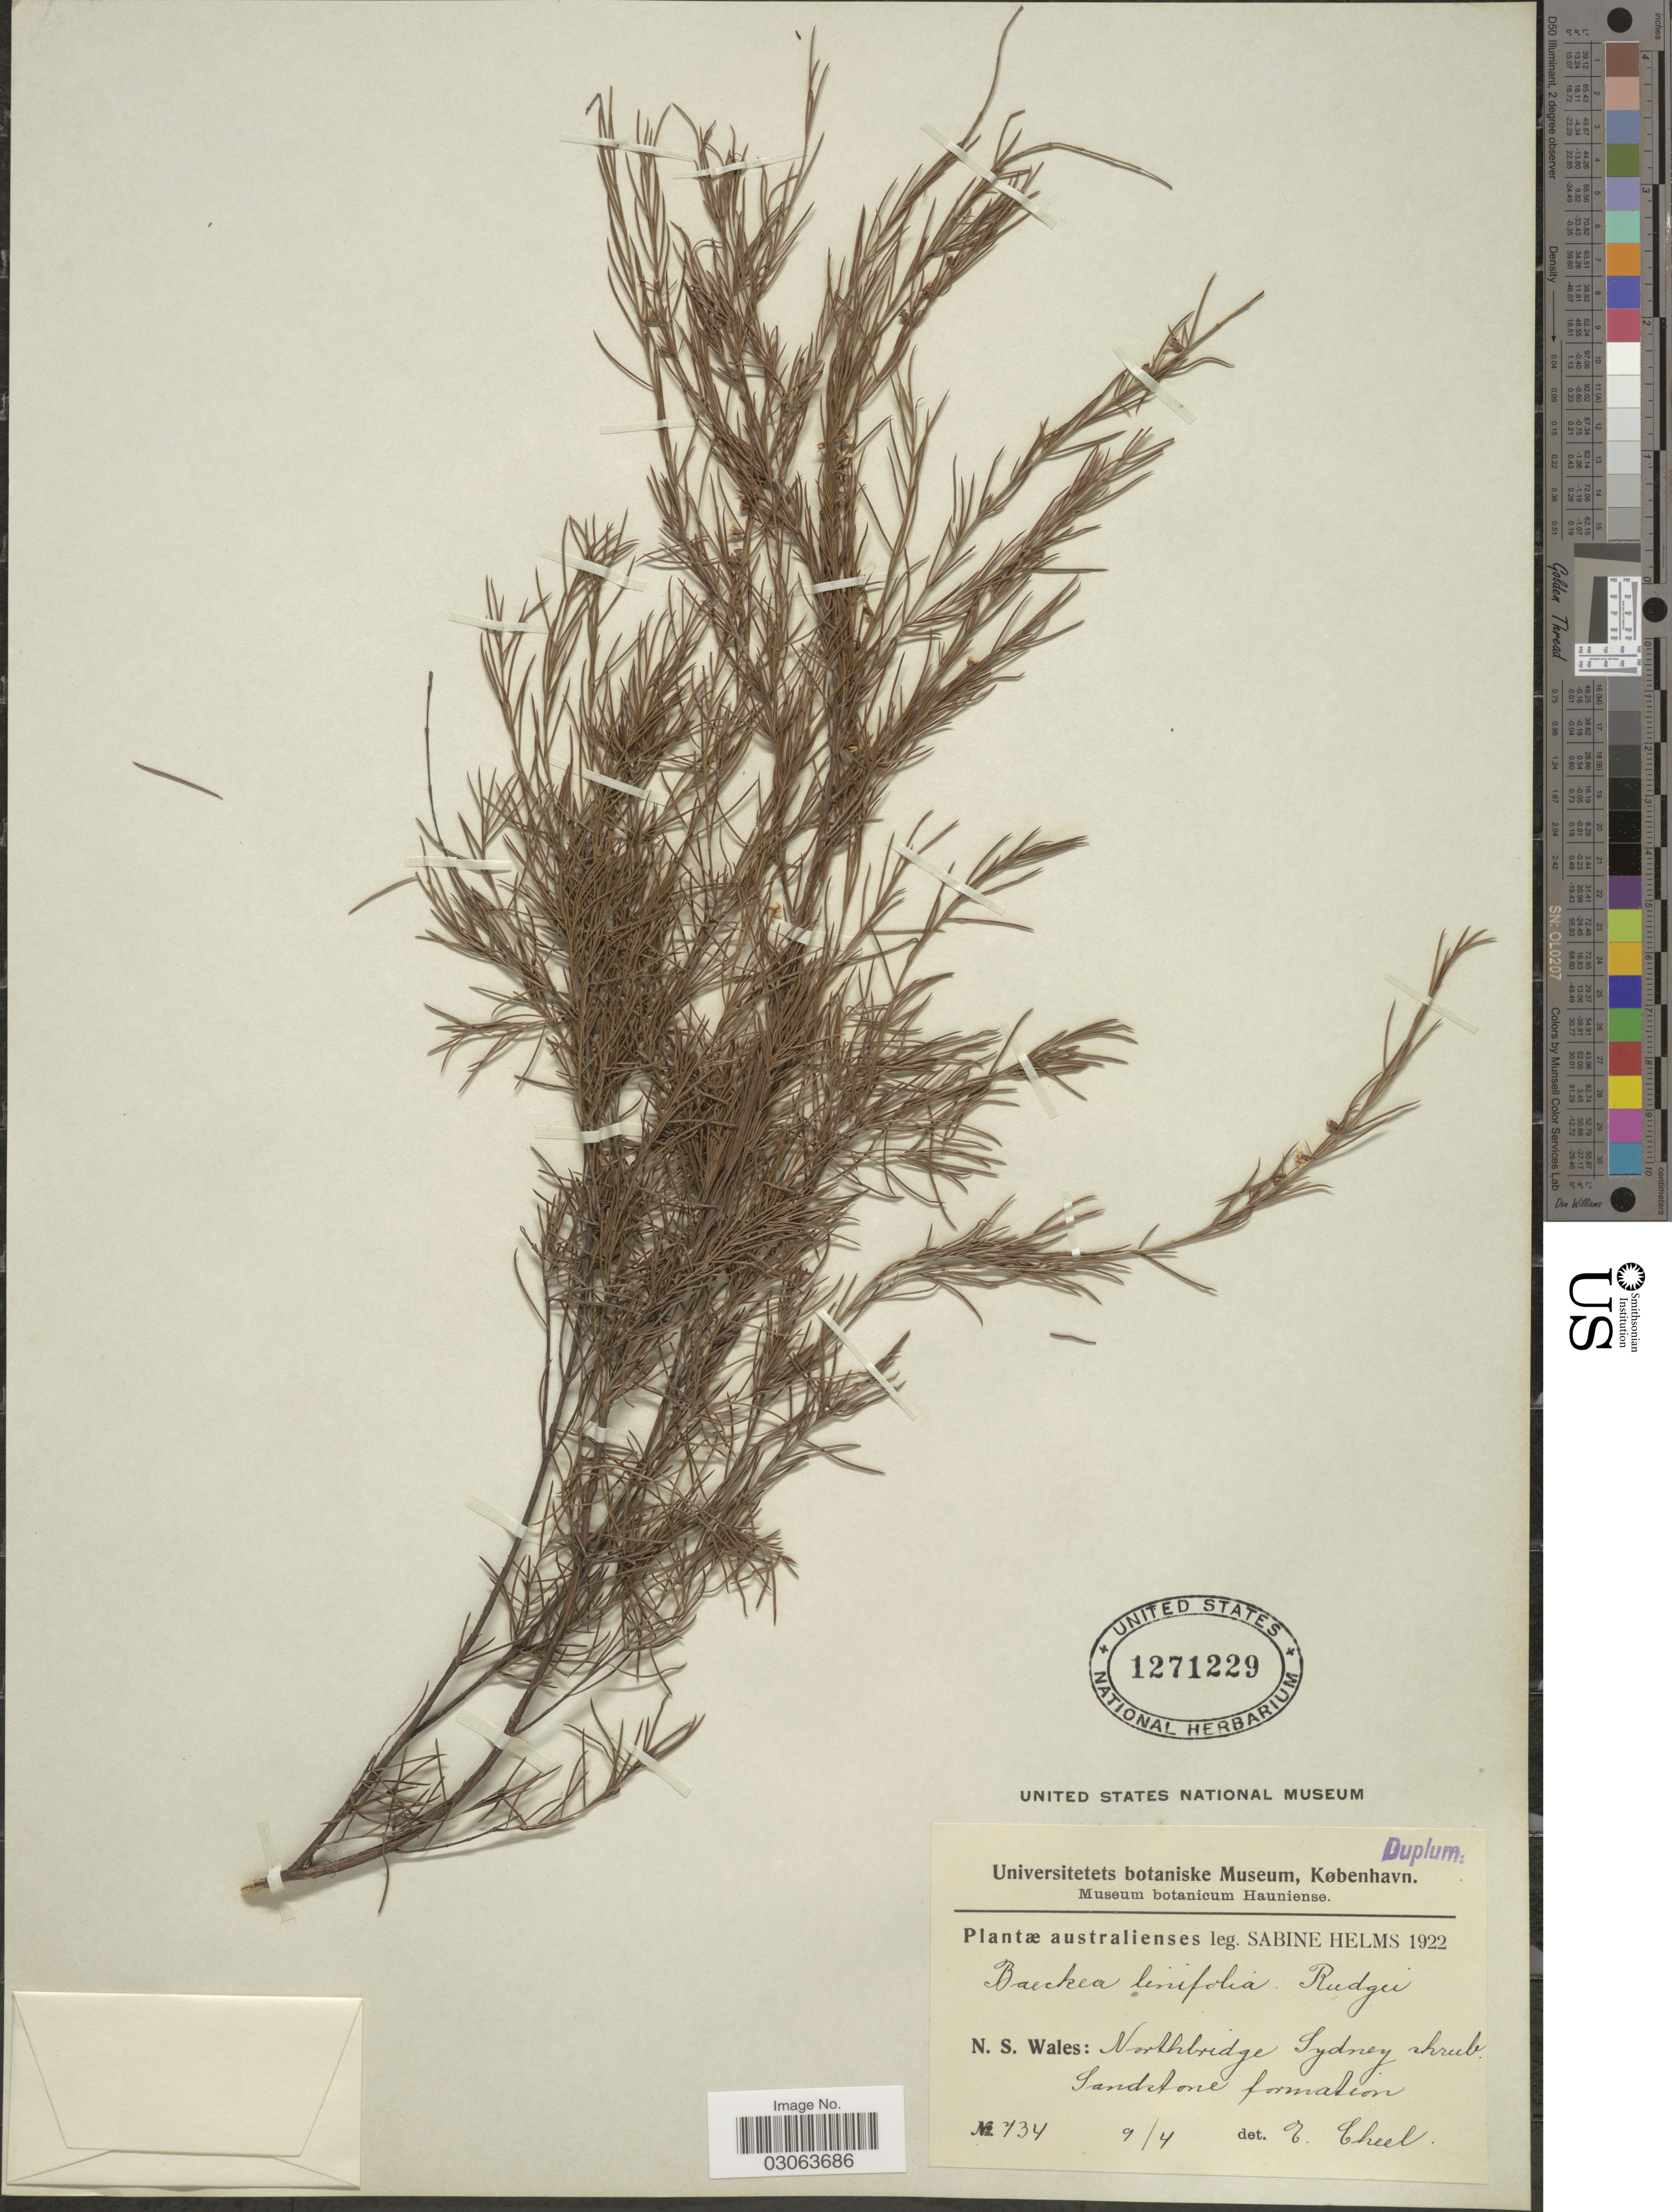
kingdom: Plantae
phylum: Tracheophyta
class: Magnoliopsida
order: Myrtales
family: Myrtaceae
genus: Baeckea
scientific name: Baeckea linifolia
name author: Rudge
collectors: S. Helms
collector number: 734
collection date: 1922-04-09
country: Australia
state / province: New South Wales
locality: Northbridge Sydney shrub.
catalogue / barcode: US 1271229